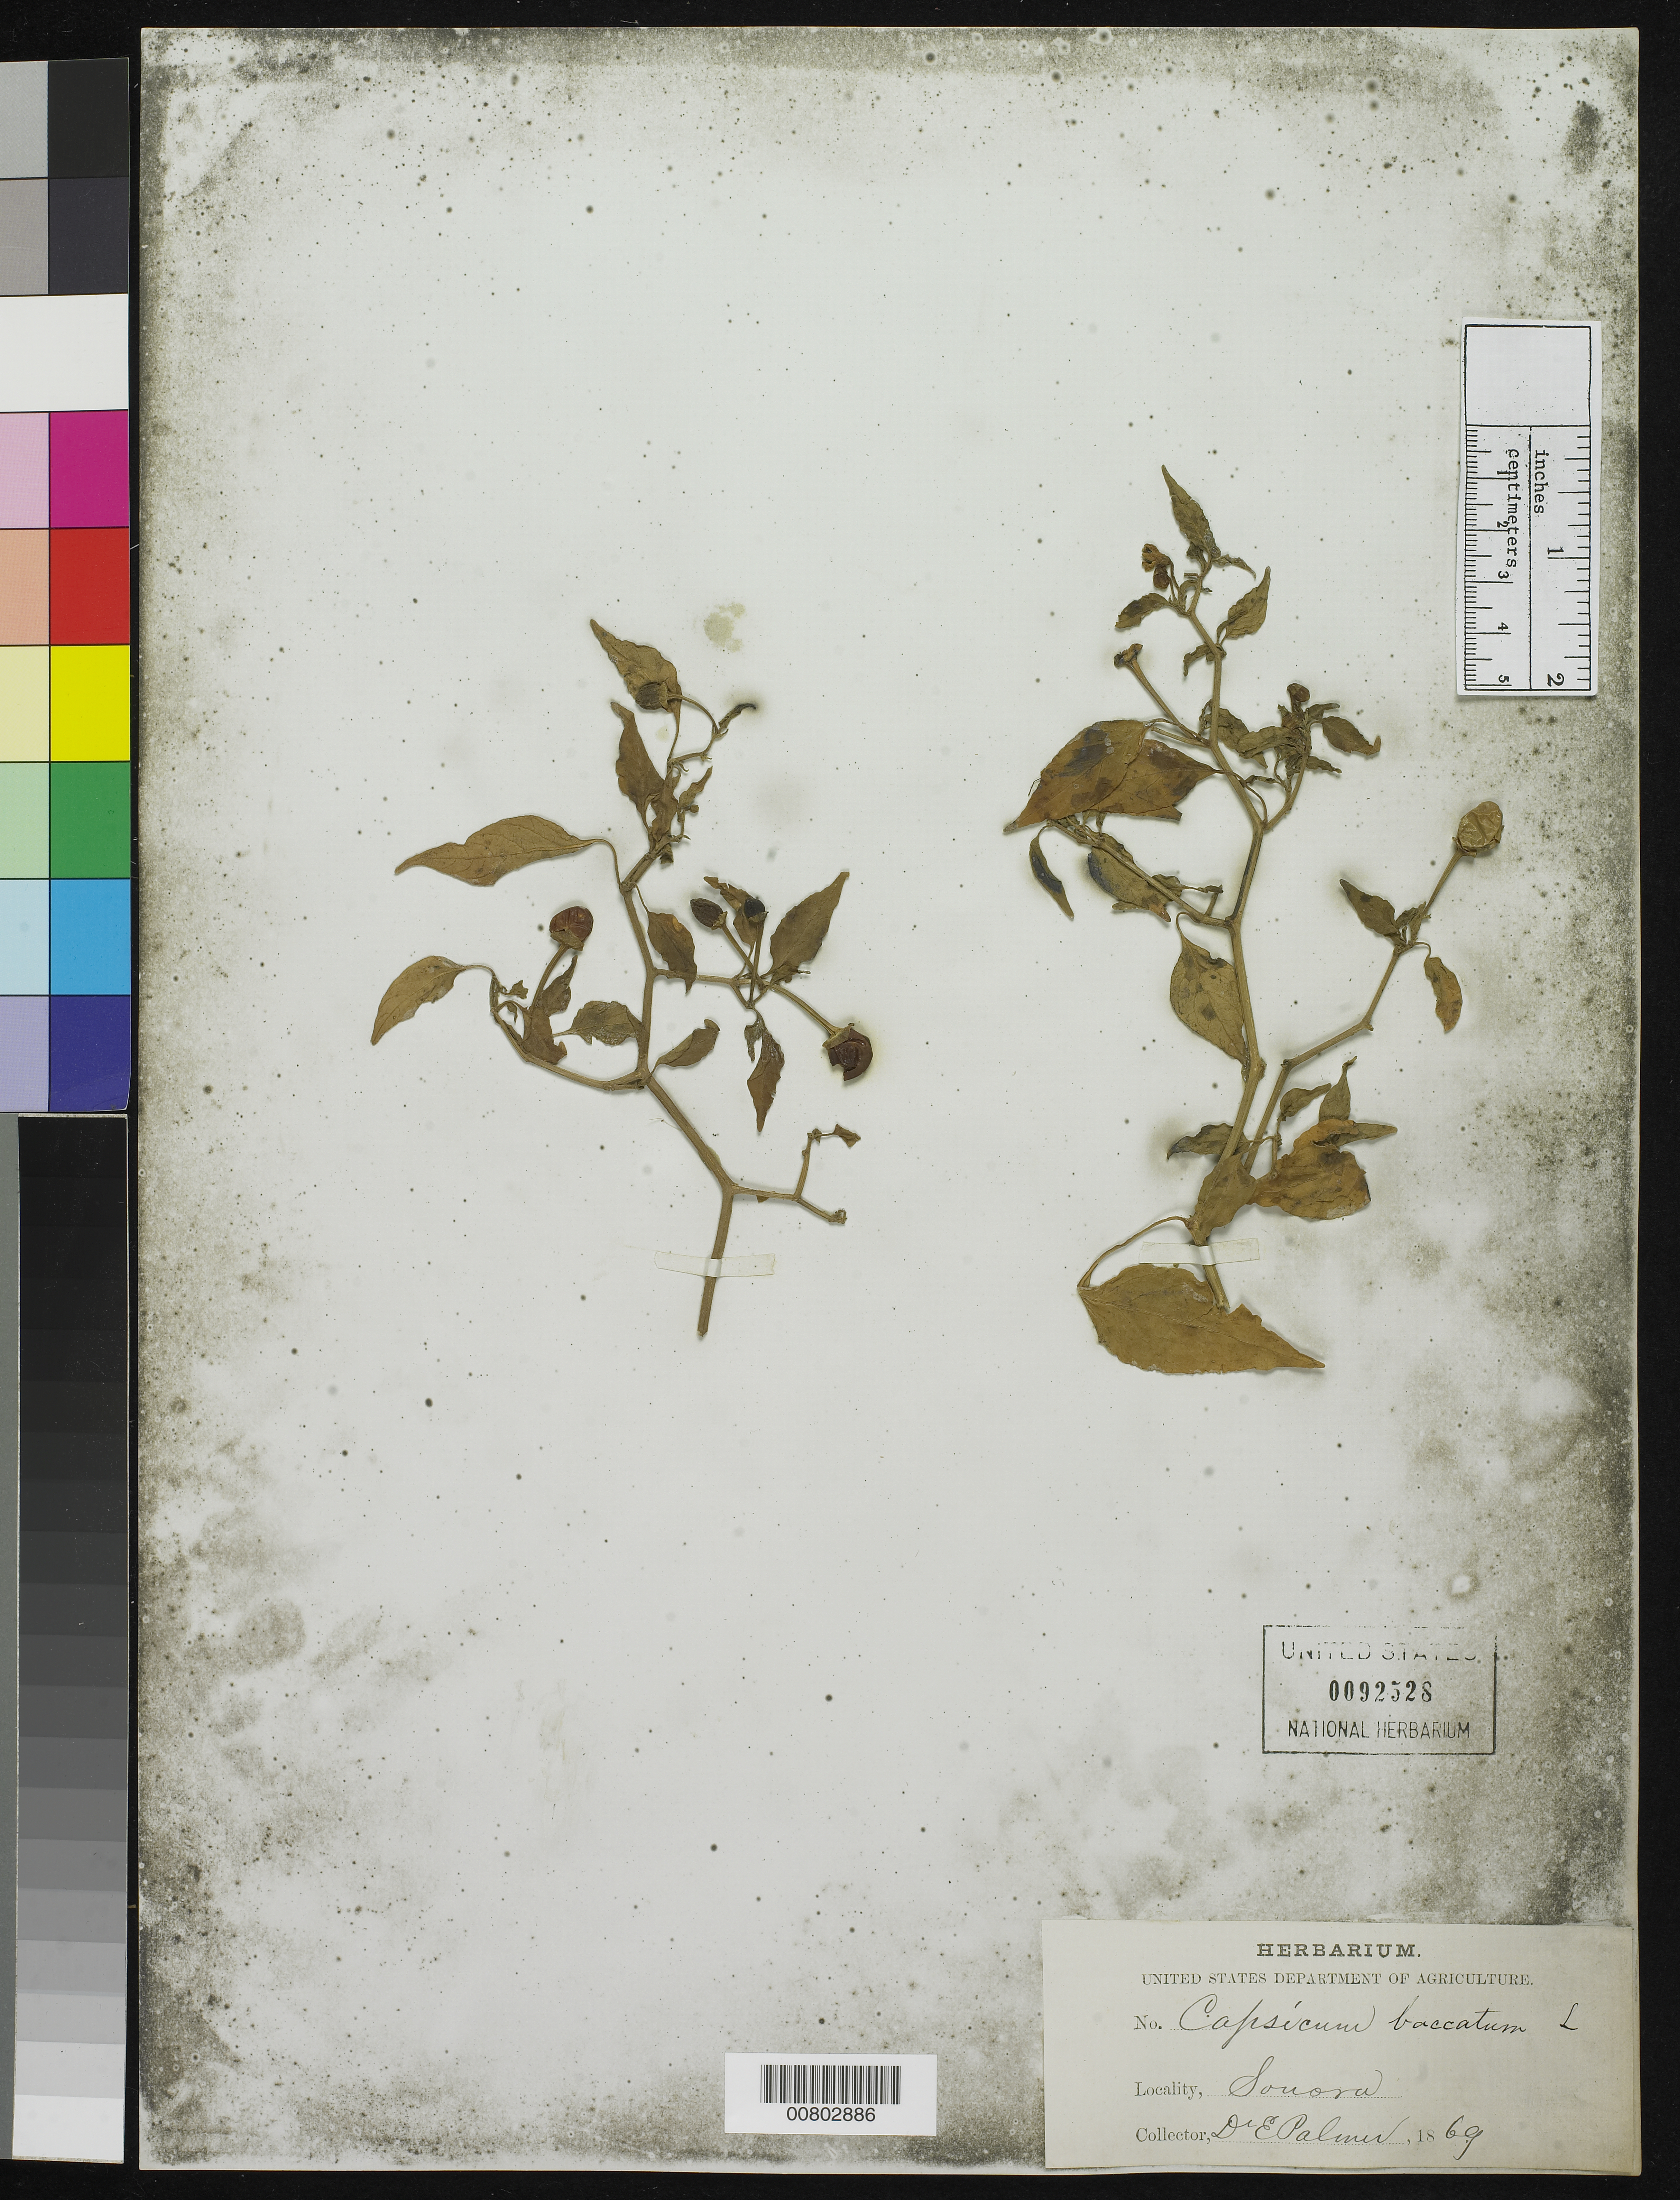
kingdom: Plantae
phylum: Tracheophyta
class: Magnoliopsida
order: Solanales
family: Solanaceae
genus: Capsicum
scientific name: Capsicum baccatum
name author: L.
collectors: E. Palmer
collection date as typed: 1869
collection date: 1869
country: Mexico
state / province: Sonora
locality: Sonora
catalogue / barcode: US 92528